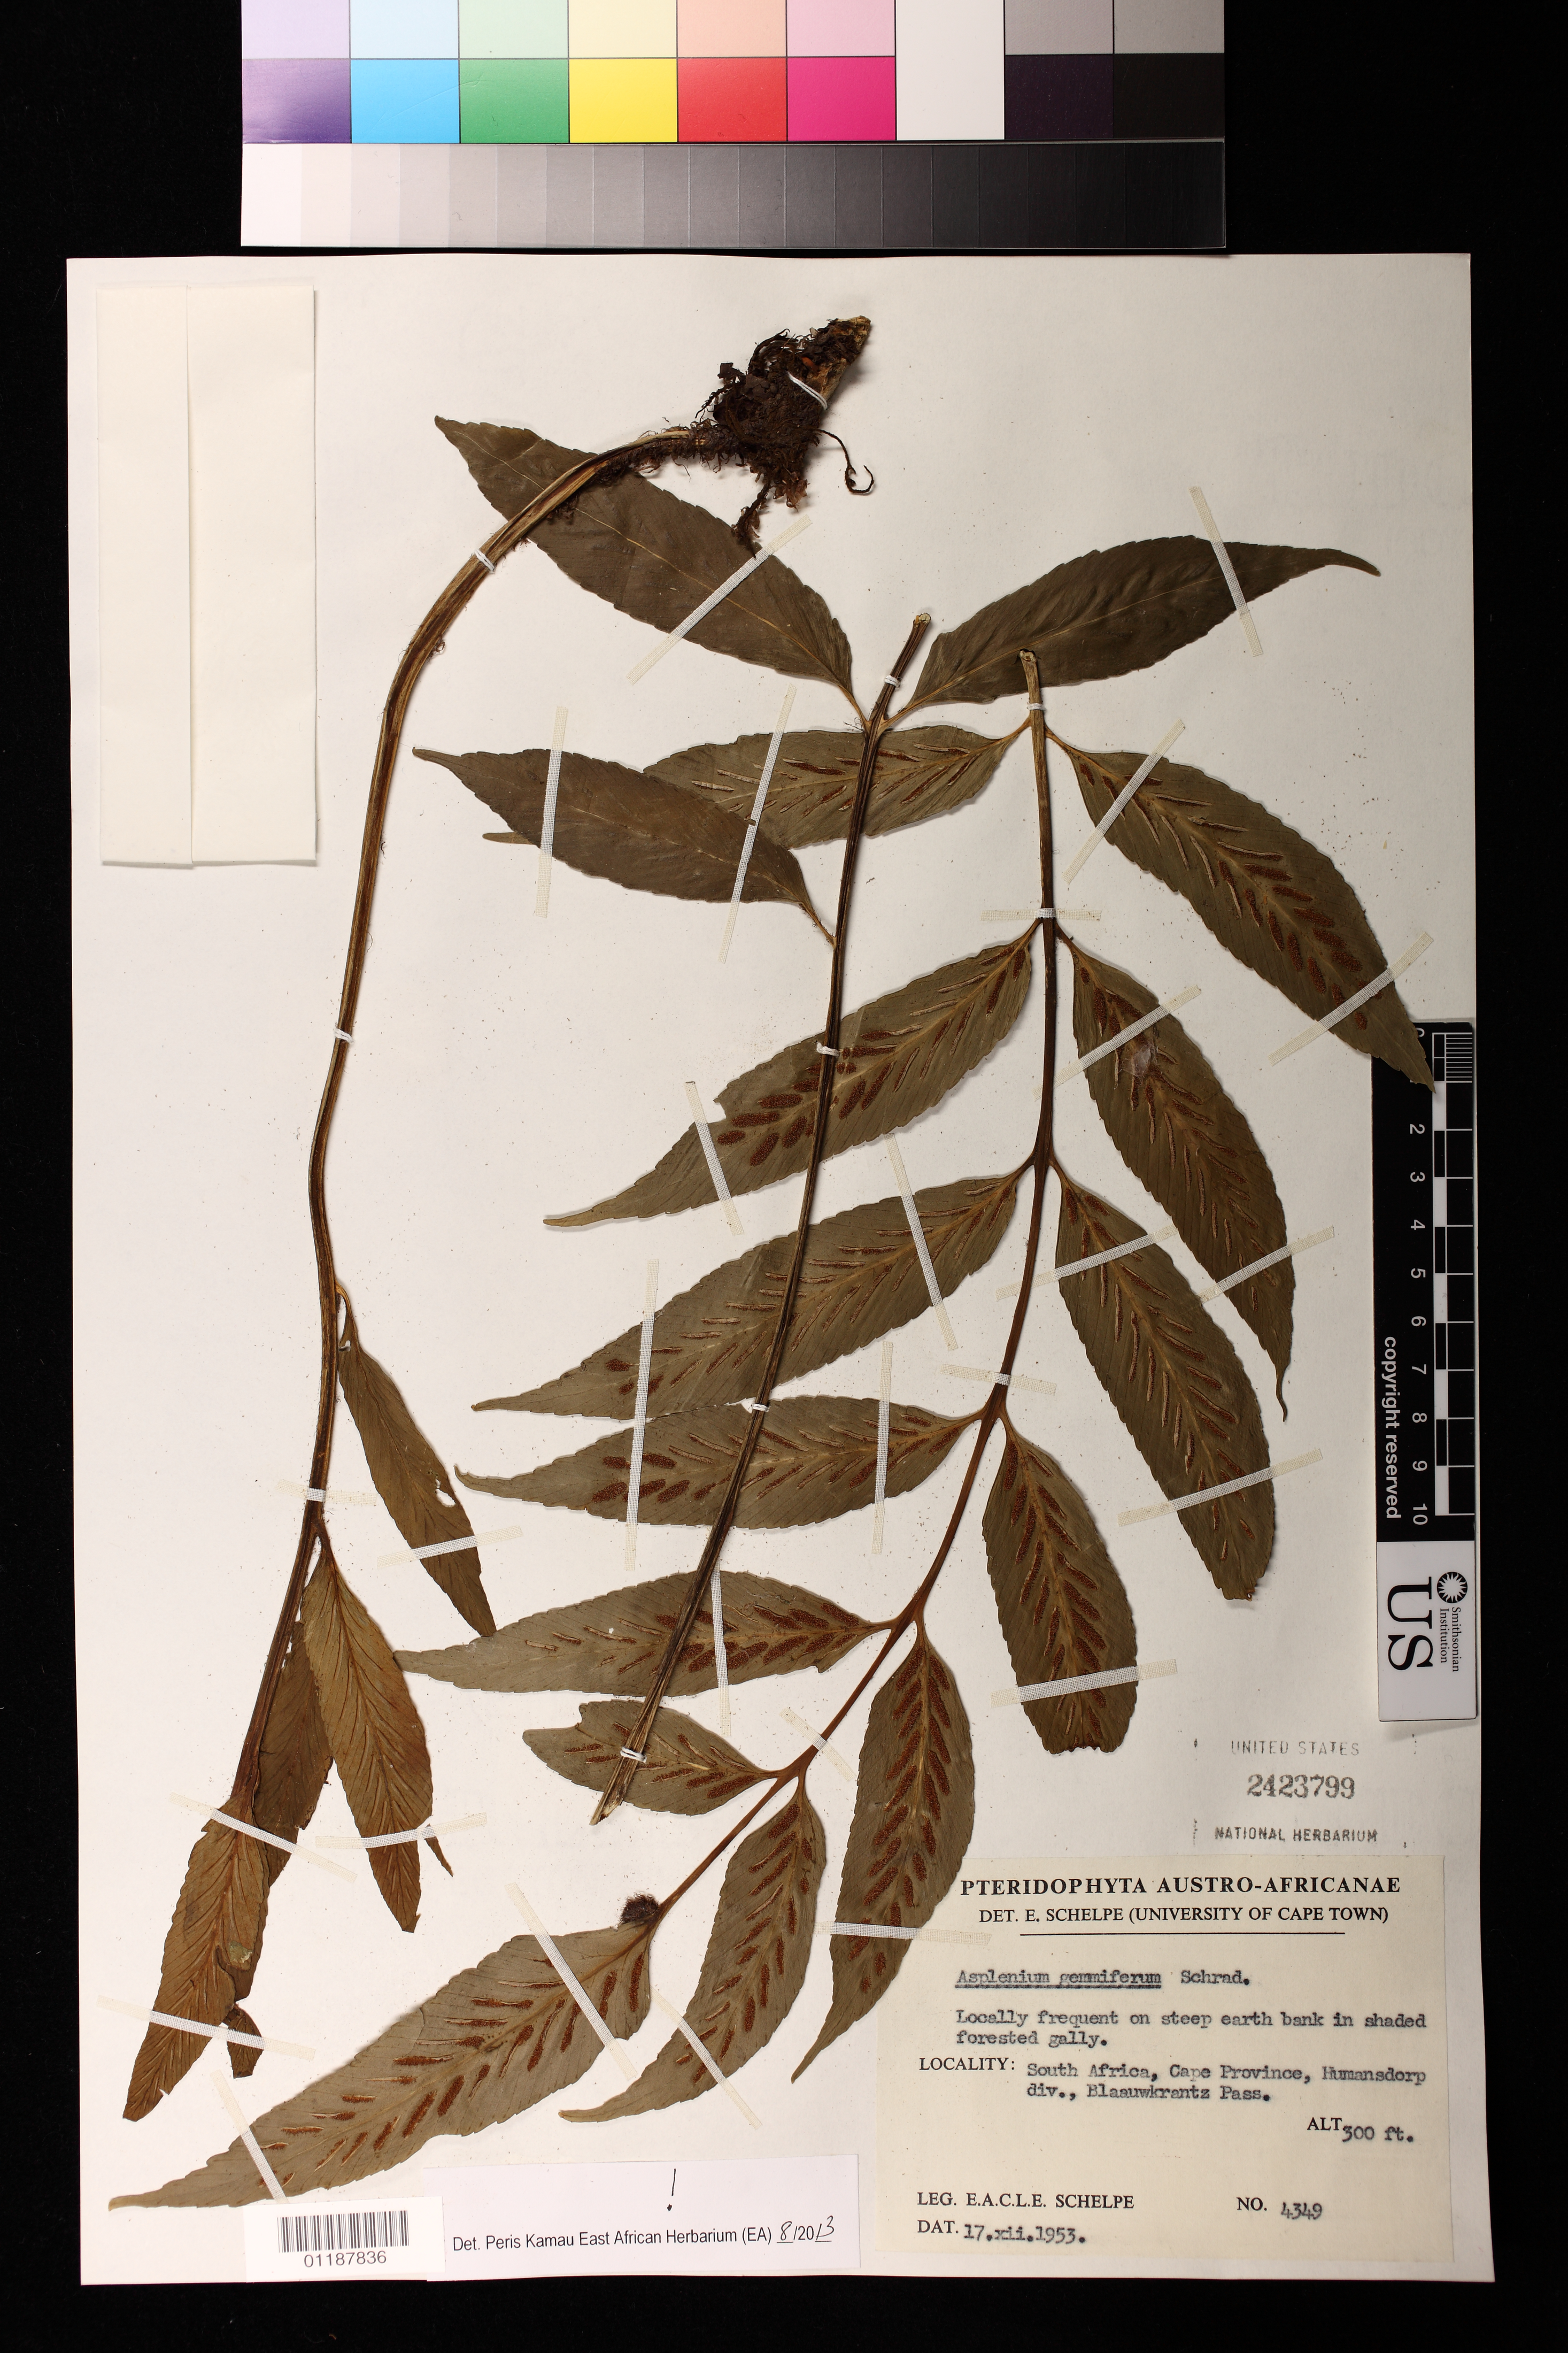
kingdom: Plantae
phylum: Tracheophyta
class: Polypodiopsida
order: Polypodiales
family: Aspleniaceae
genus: Asplenium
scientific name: Asplenium gemmiferum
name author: Schrad.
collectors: E. A. C. L. E. Schelpe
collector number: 4349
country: South Africa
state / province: Eastern Cape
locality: Blaauwkrantz Pass. Humansdorp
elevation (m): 91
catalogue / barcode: US 2423799